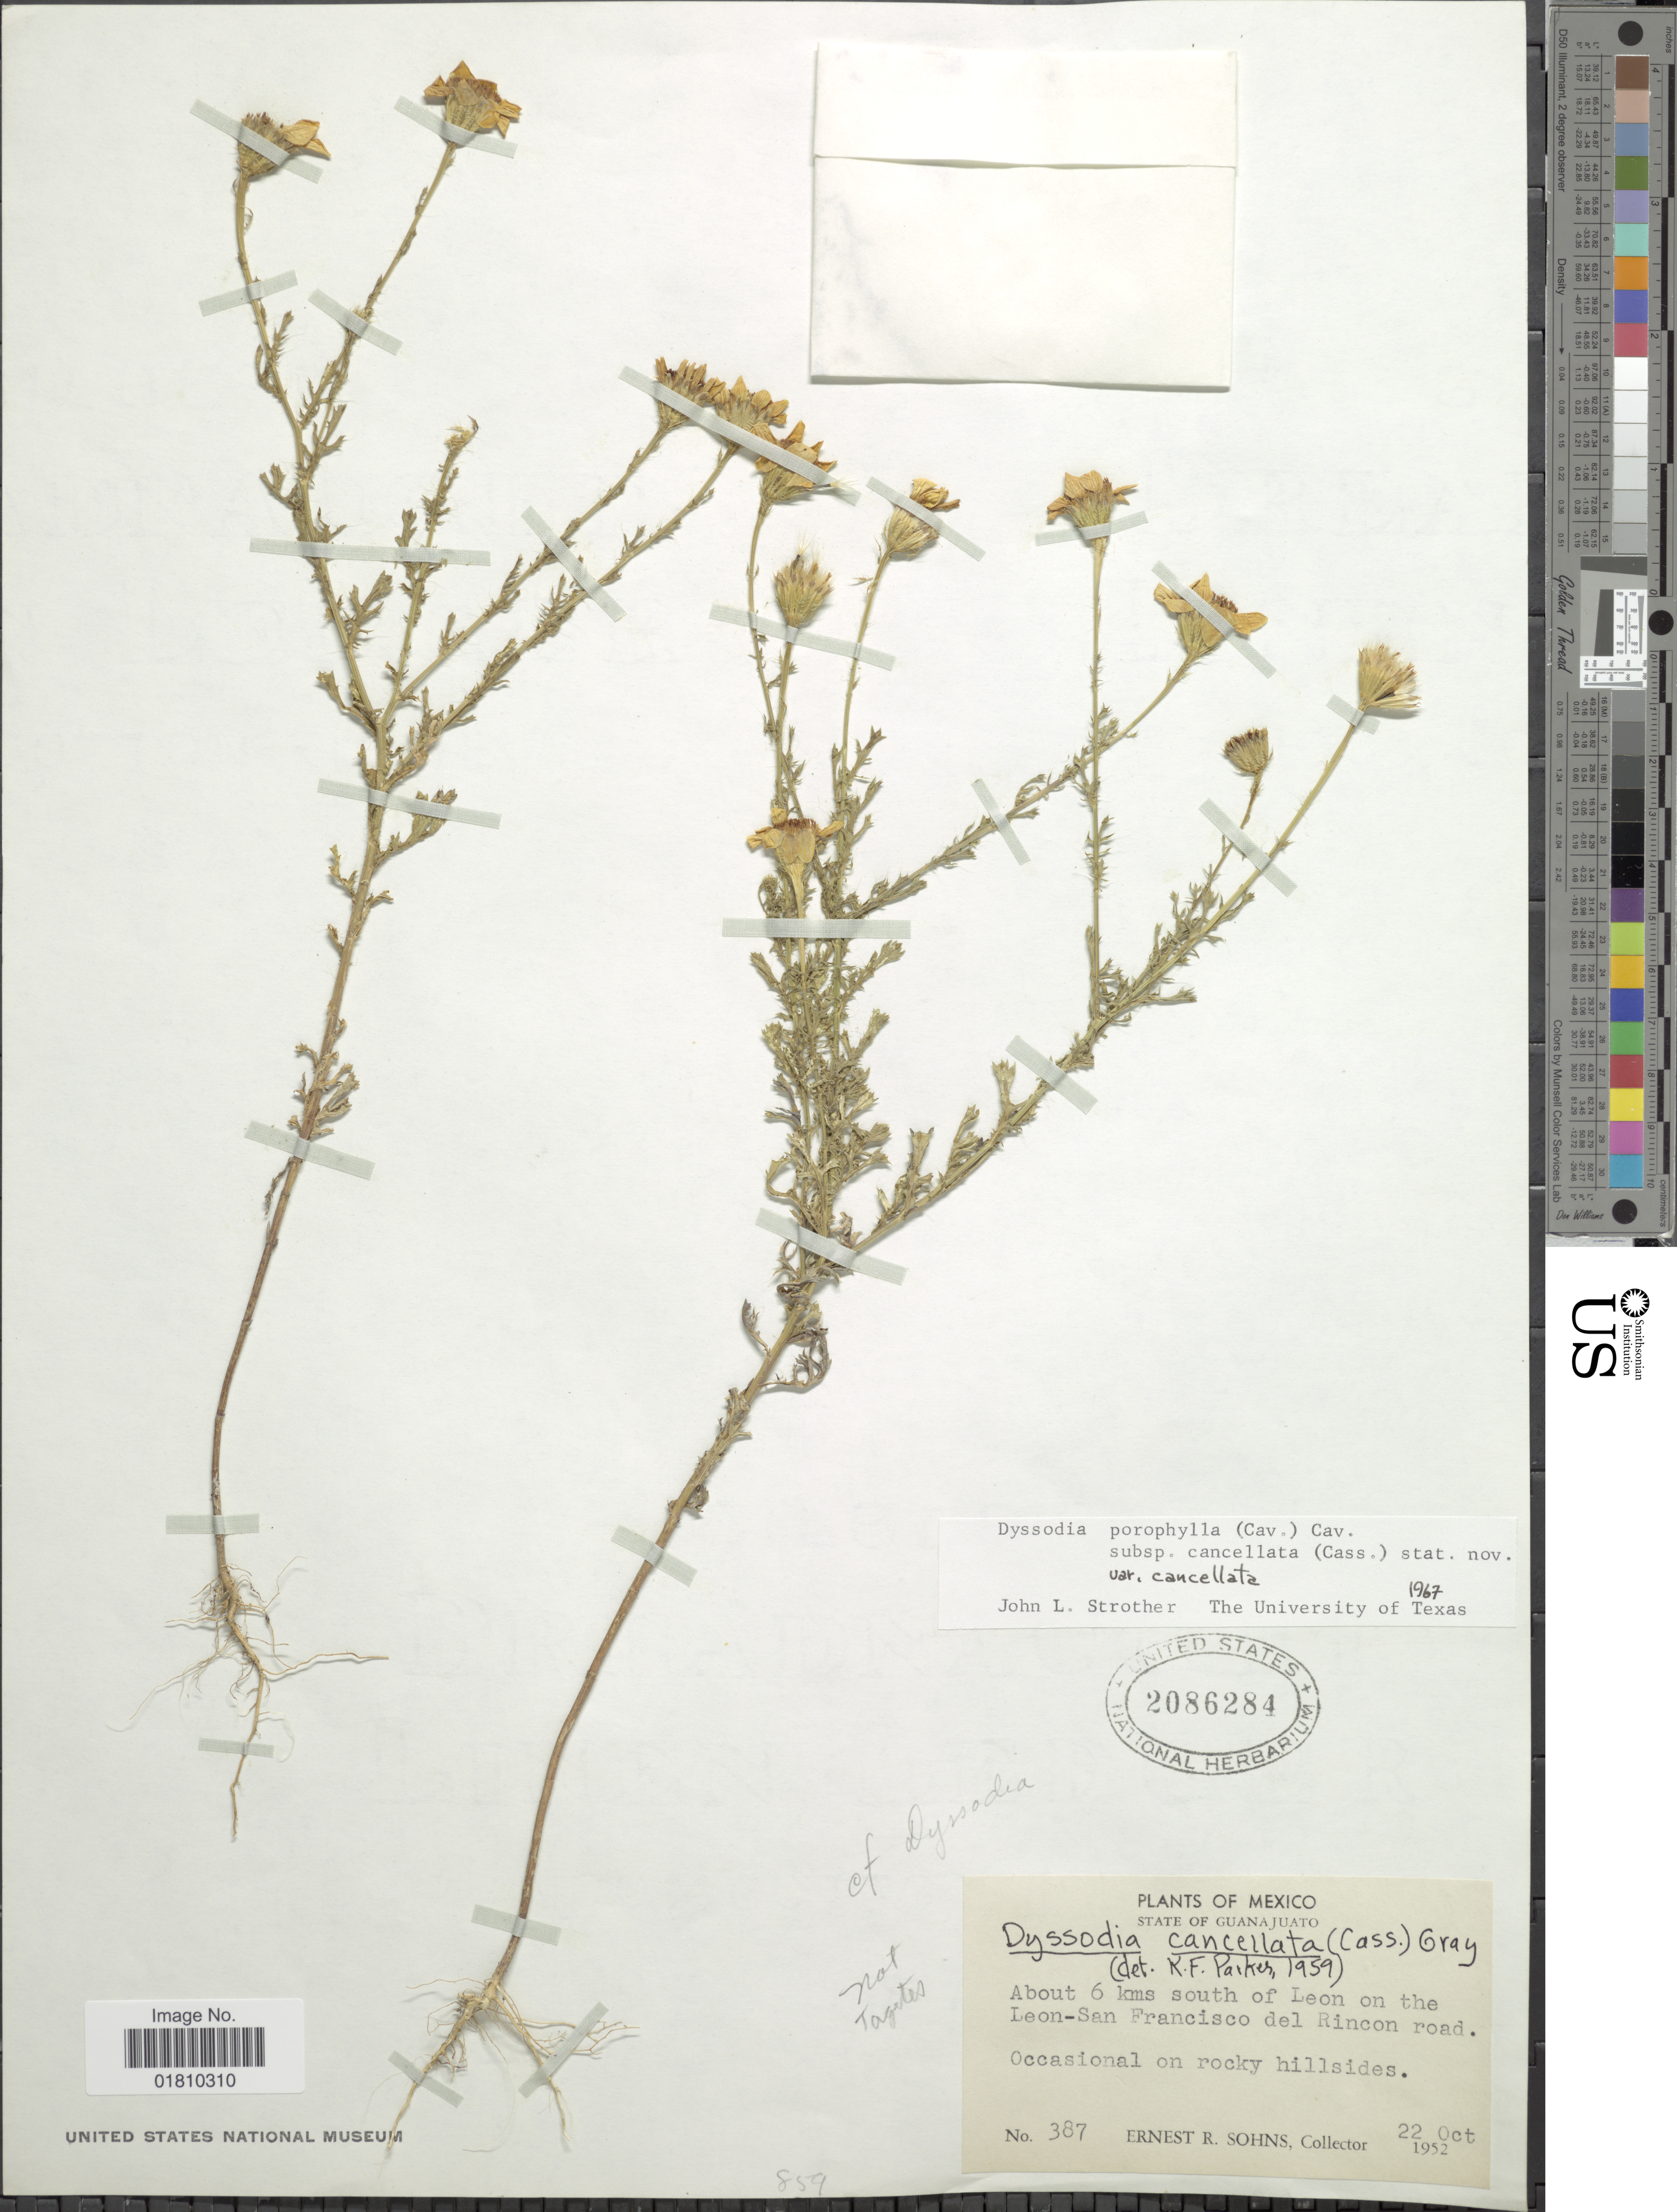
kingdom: Plantae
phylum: Tracheophyta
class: Magnoliopsida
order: Asterales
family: Asteraceae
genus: Adenophyllum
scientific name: Adenophyllum porophyllum var. cancellatum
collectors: E. R. Sohns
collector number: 387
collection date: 1952-10-22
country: Mexico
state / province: Guanajuato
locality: About 6 kms south of Leon on the Leon-San Francisco del Rincon road, occasional on rocky hillsides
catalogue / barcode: US 2086284